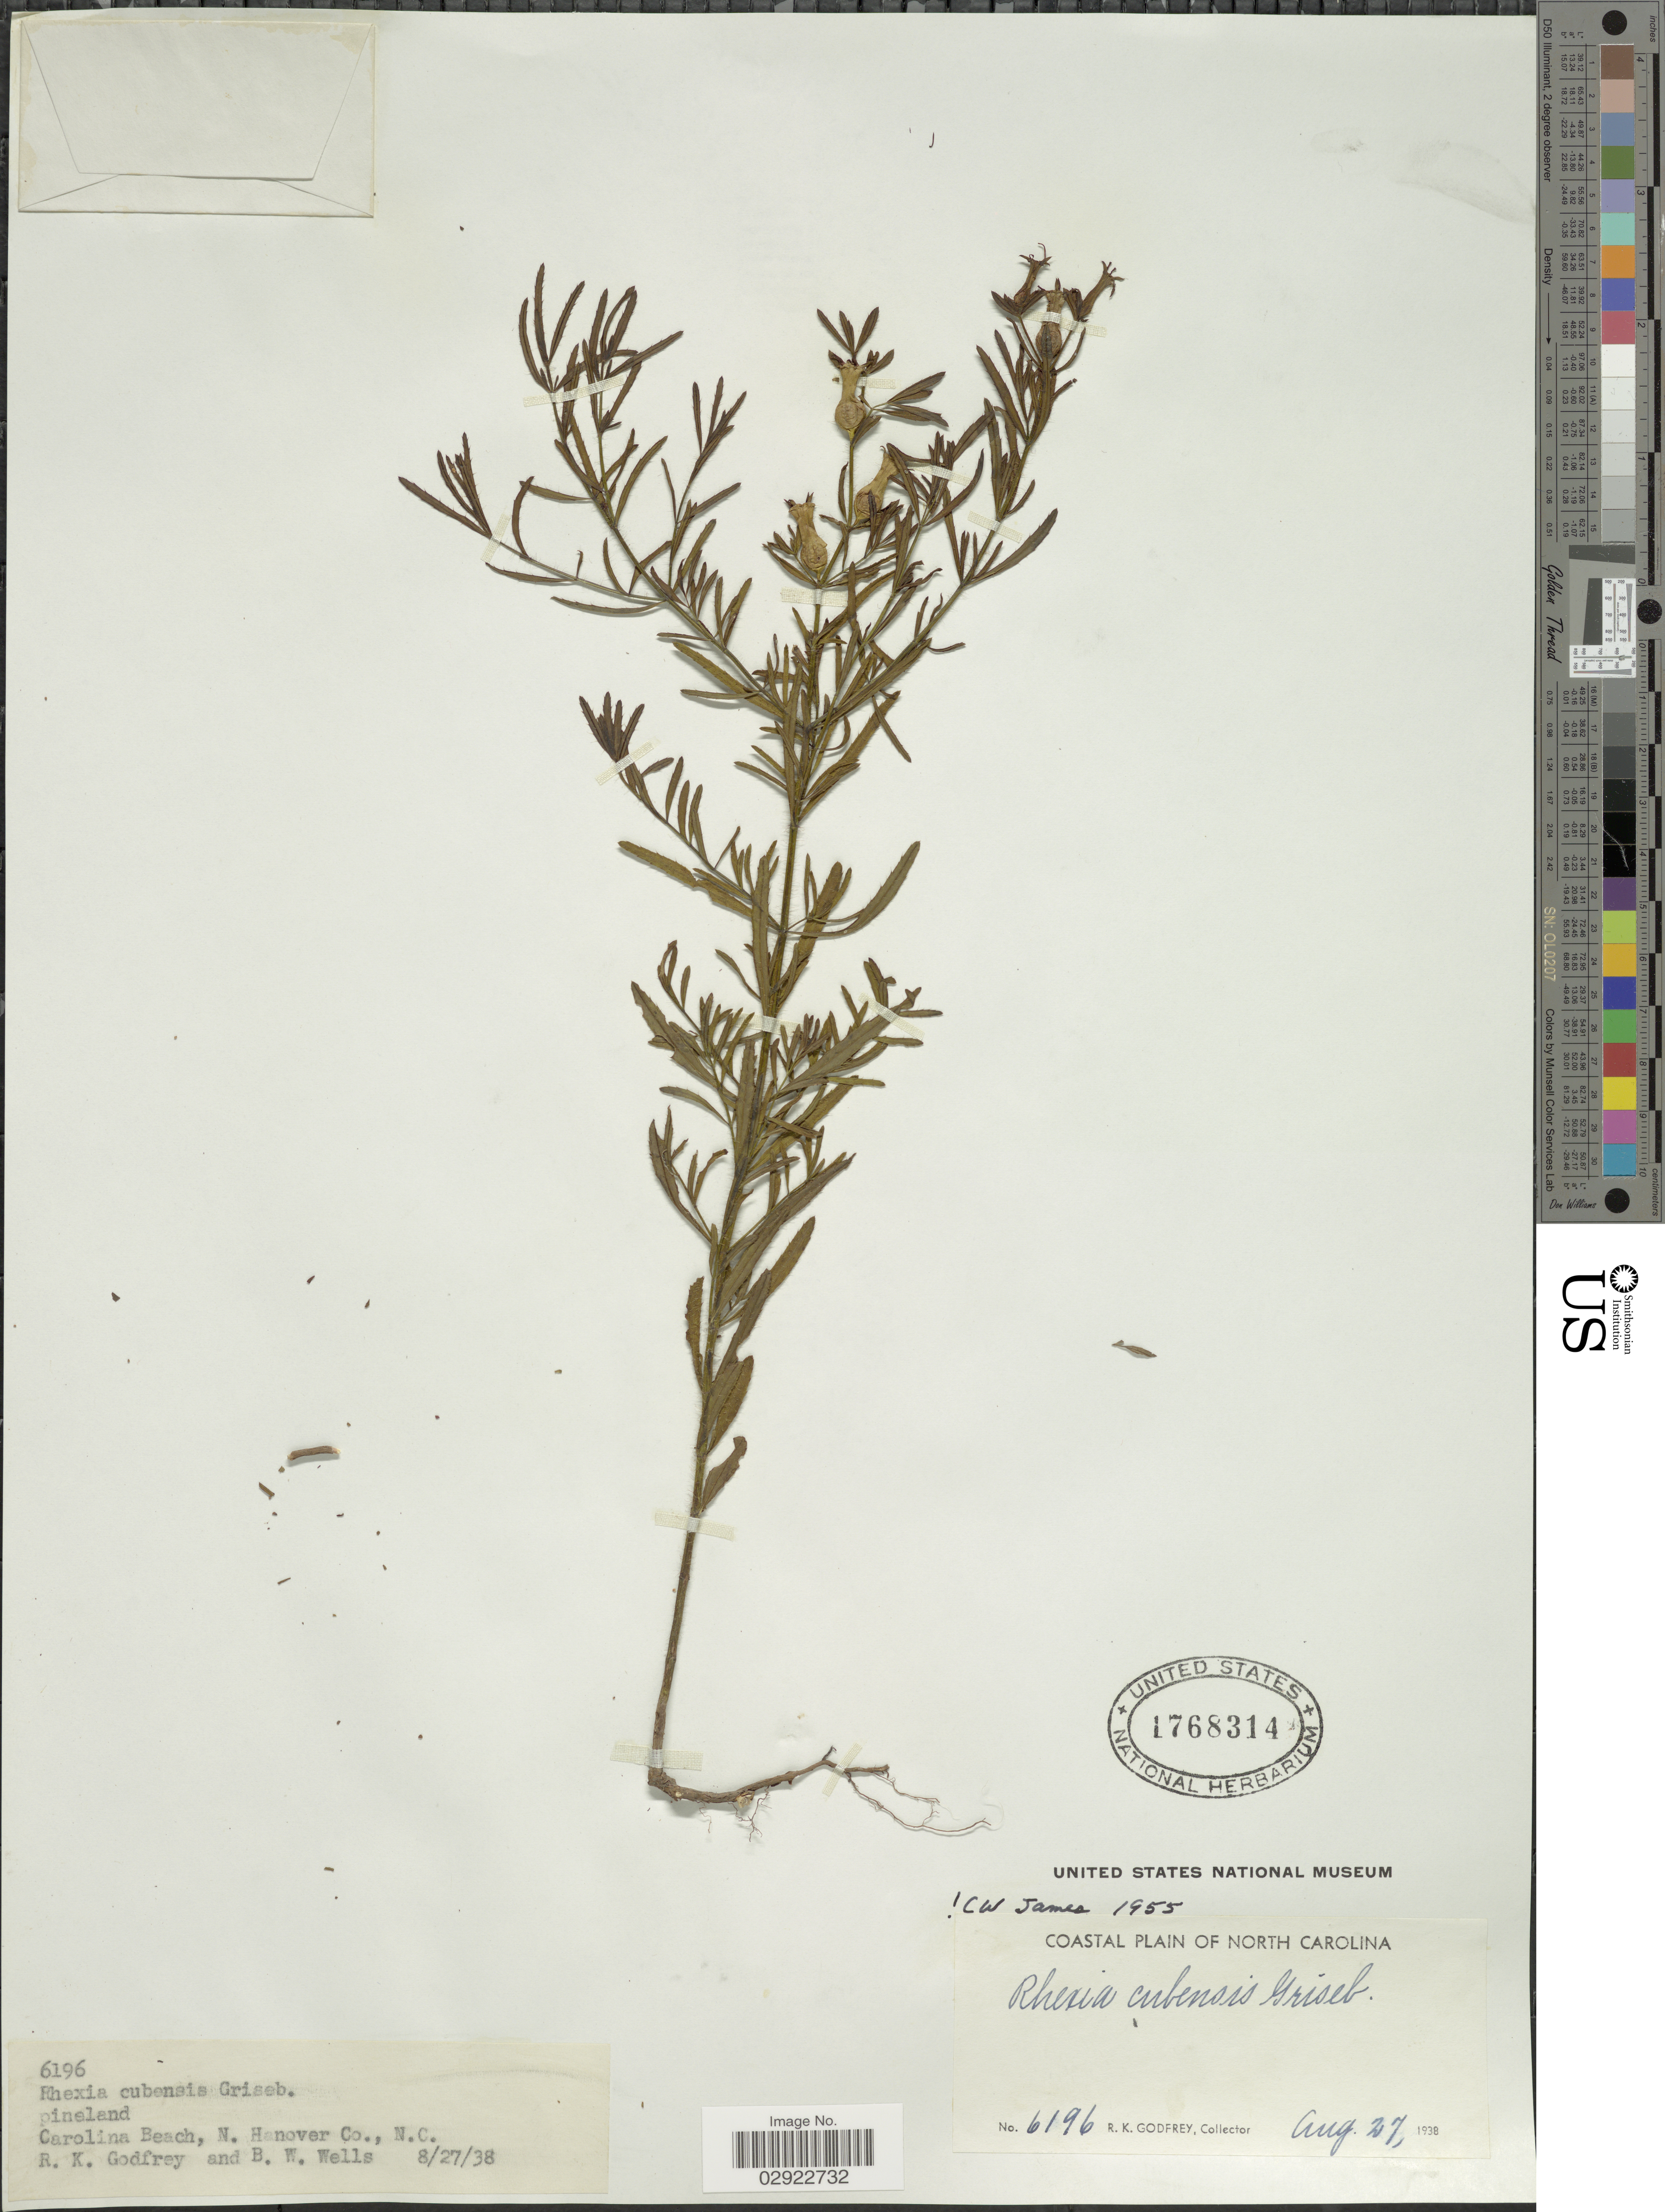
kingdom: Plantae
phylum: Tracheophyta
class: Magnoliopsida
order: Myrtales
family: Melastomataceae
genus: Rhexia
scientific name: Rhexia cubensis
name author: Griseb.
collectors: R. K. Godfrey & B. Wells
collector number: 6196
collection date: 1938-08-27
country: United States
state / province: North Carolina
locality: Carolina Beach, N. Hanover Co.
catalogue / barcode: US 1768314